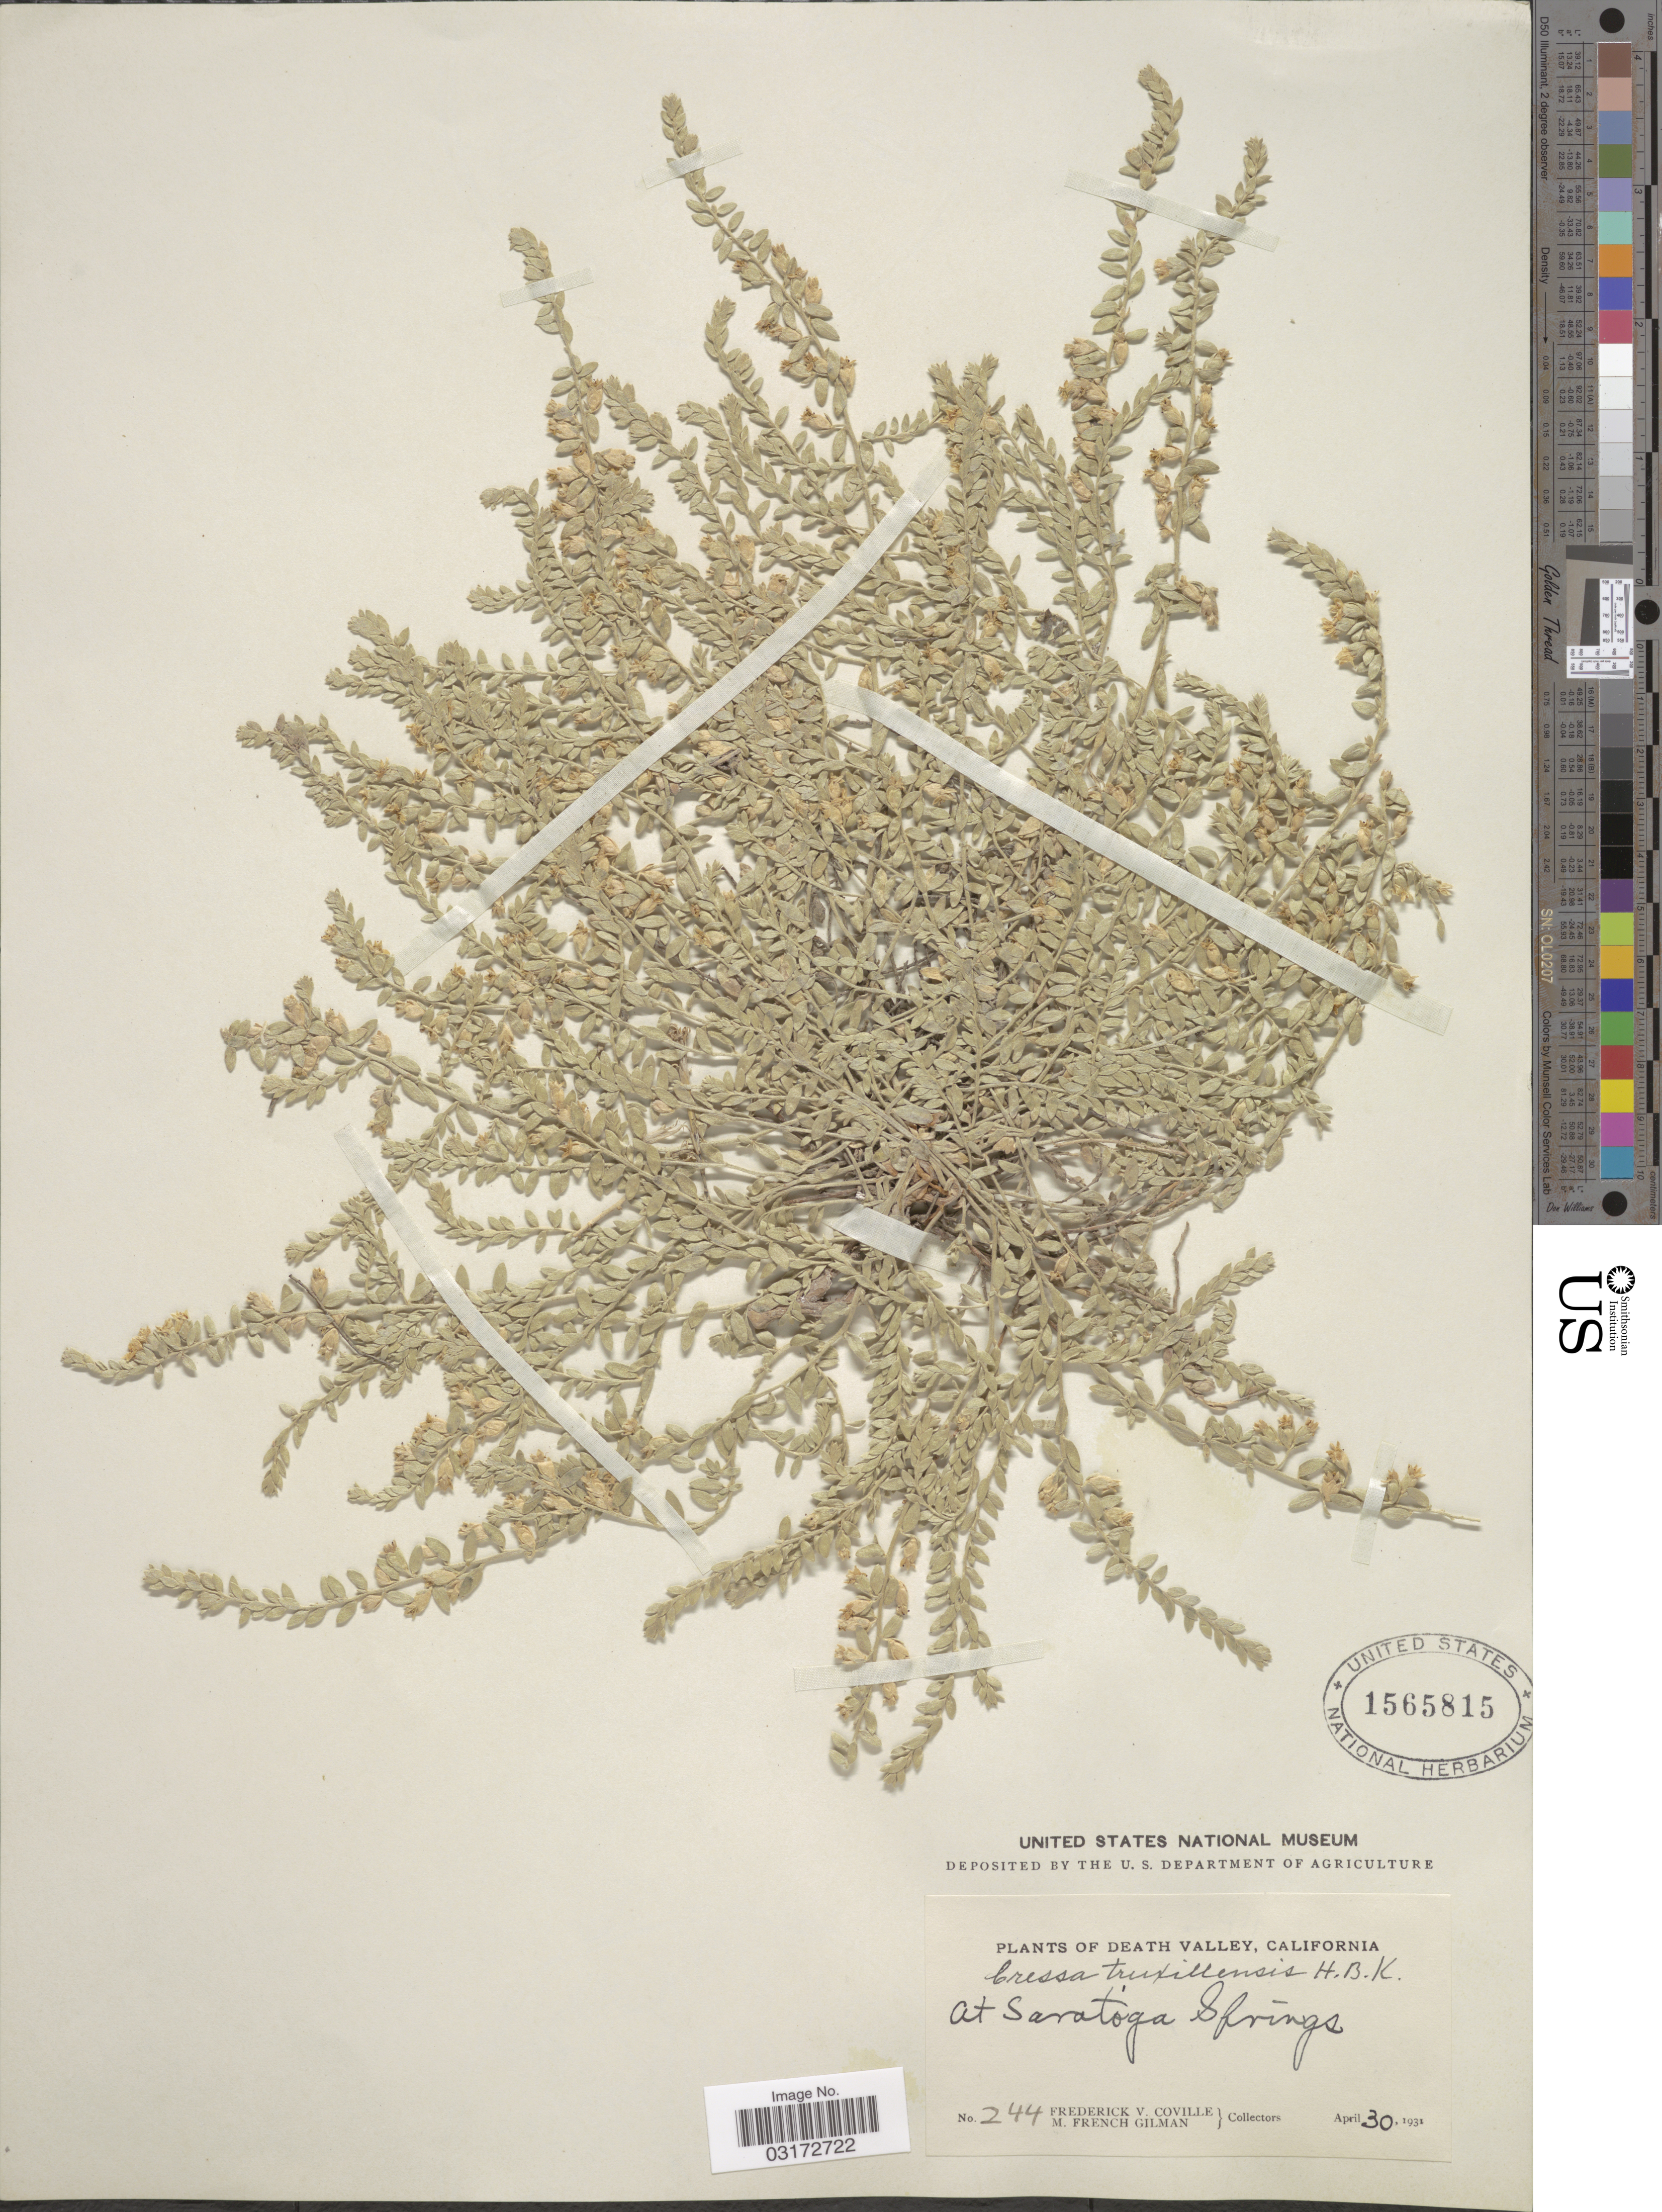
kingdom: Plantae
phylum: Tracheophyta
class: Magnoliopsida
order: Solanales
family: Convolvulaceae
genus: Cressa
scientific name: Cressa truxillensis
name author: Kunth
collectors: F. V. Coville & M. F. Gilman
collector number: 244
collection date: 1931-04-30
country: United States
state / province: California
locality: Death Valley. At Saratoga Springs.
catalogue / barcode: US 1565815